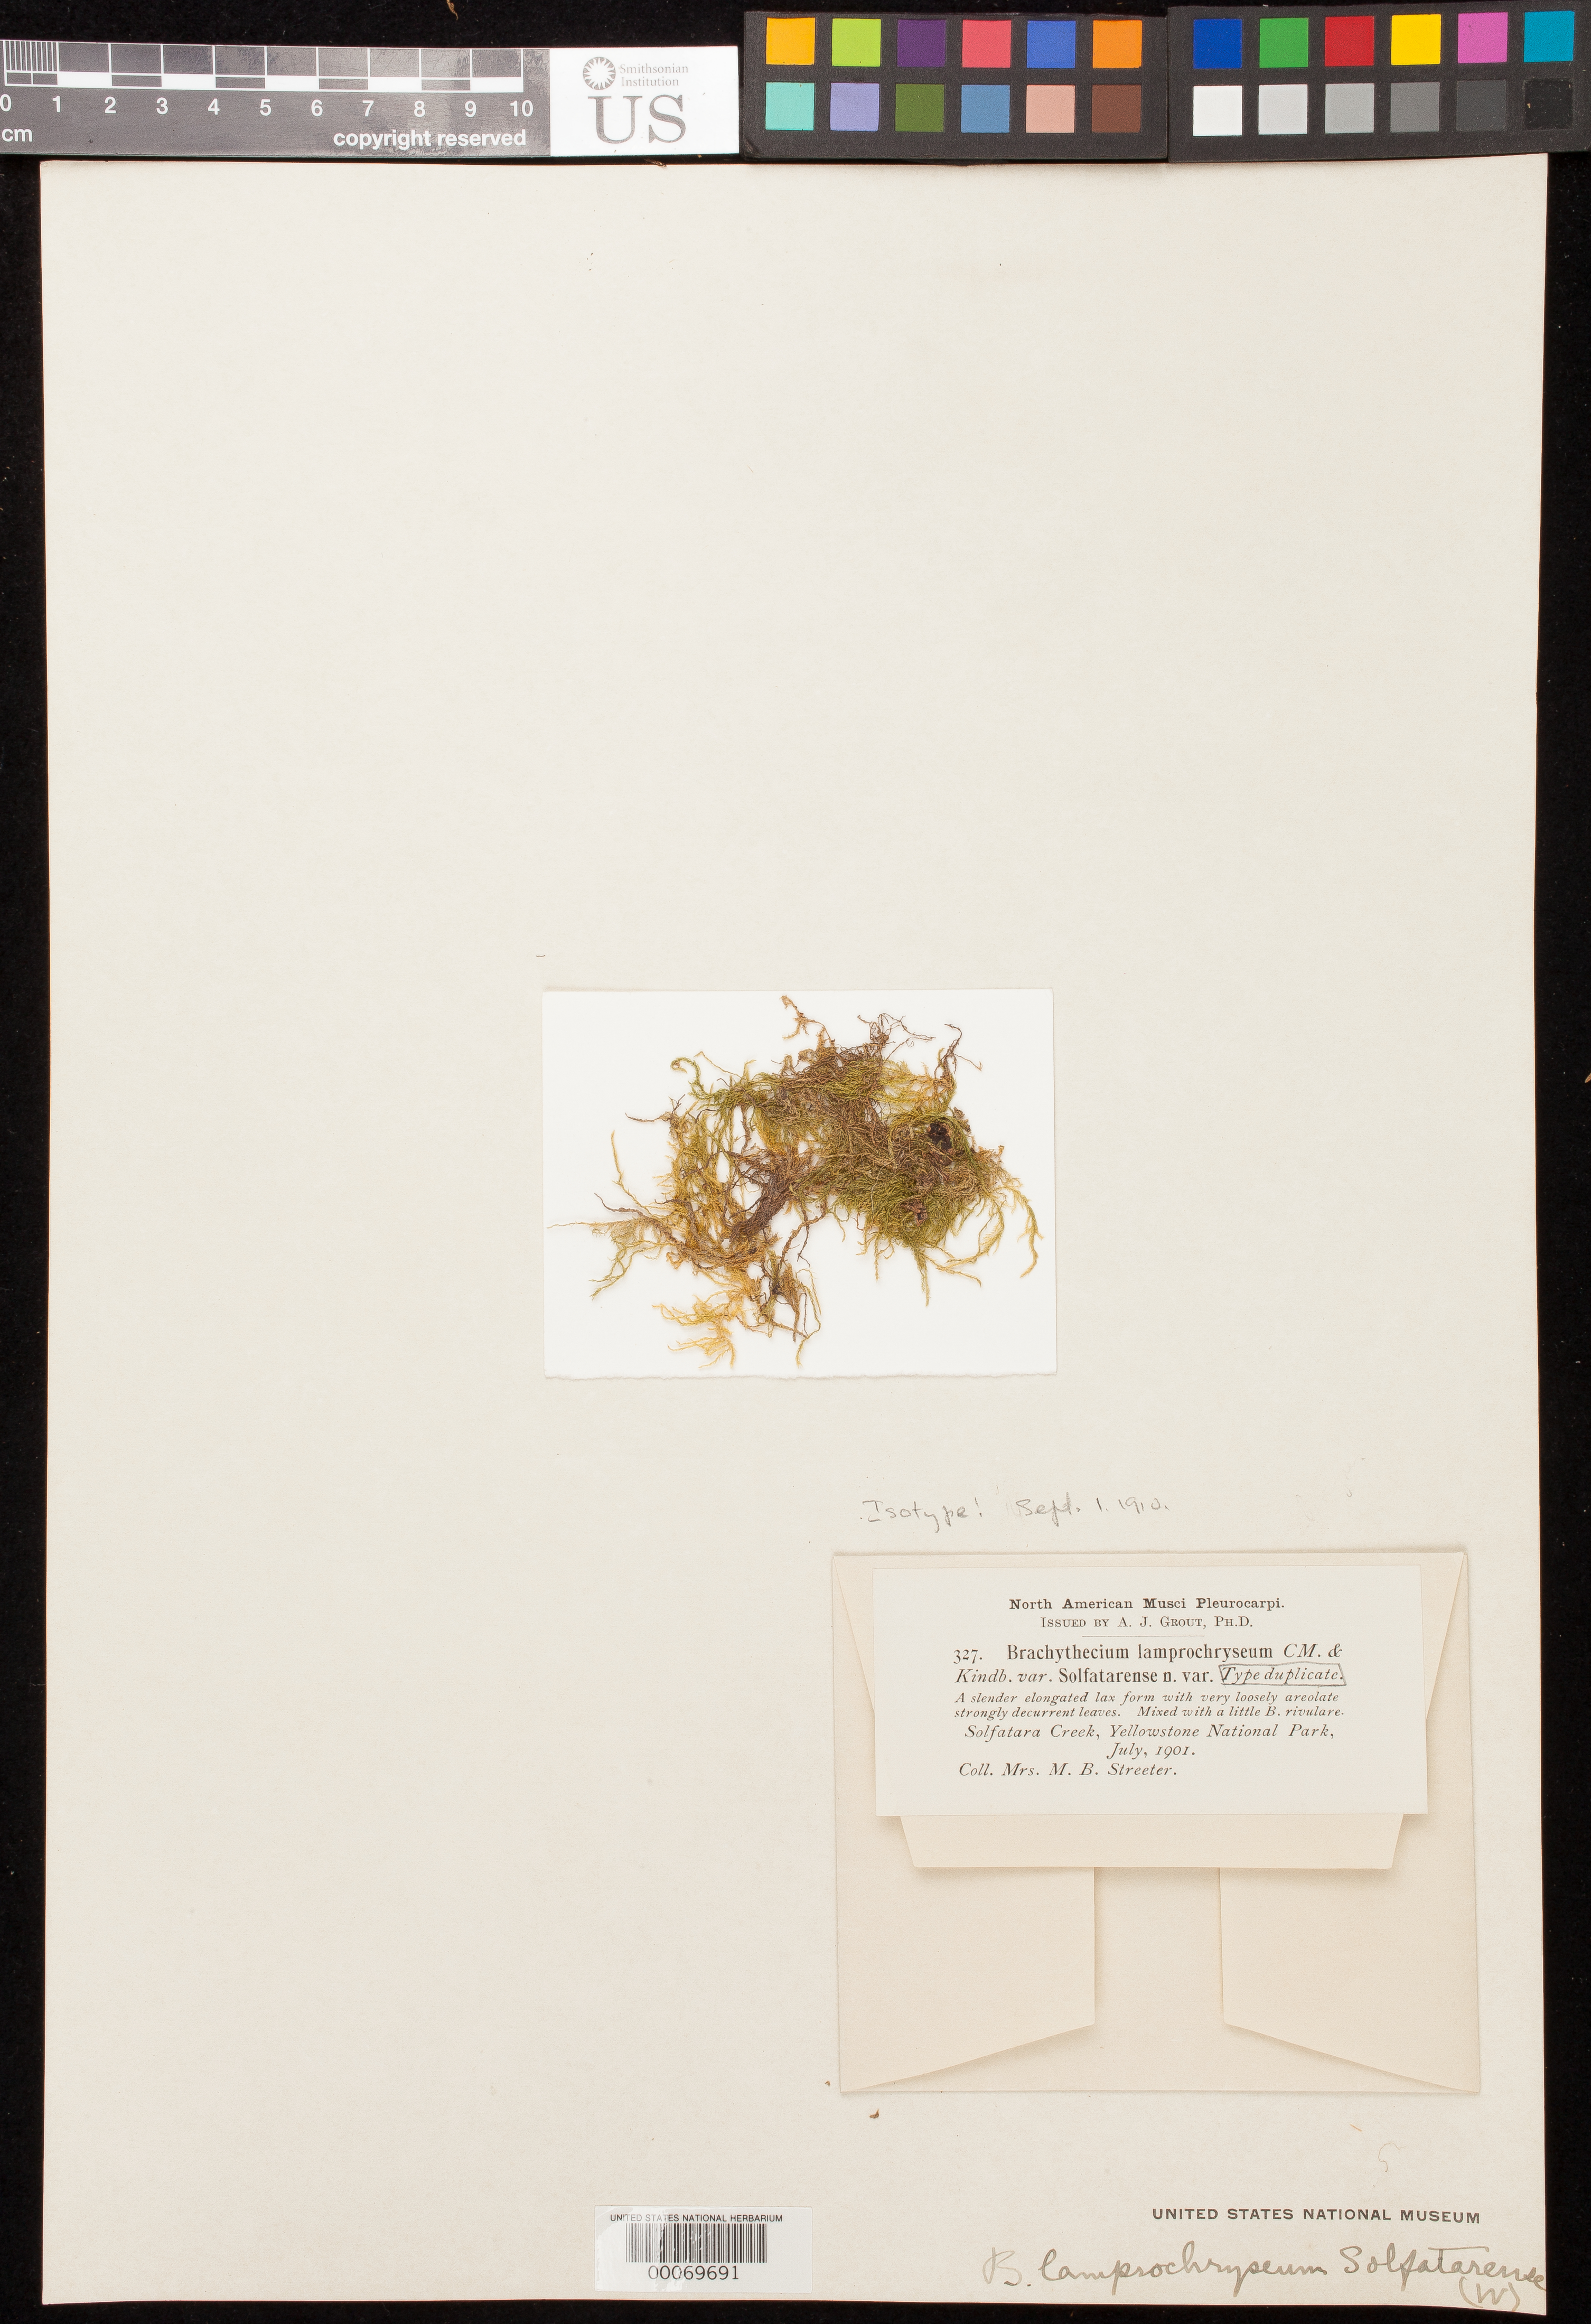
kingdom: Plantae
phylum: Bryophyta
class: Bryopsida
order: Hypnales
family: Brachytheciaceae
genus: Brachythecium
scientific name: Brachythecium lamprochryseum var. solfatarense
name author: Grout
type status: Isotype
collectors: M. Streeter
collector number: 327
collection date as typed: Jul 1901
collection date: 1901-07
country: United States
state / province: Wyoming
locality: Solfatara Creek, Yellowstone Natl. Park.